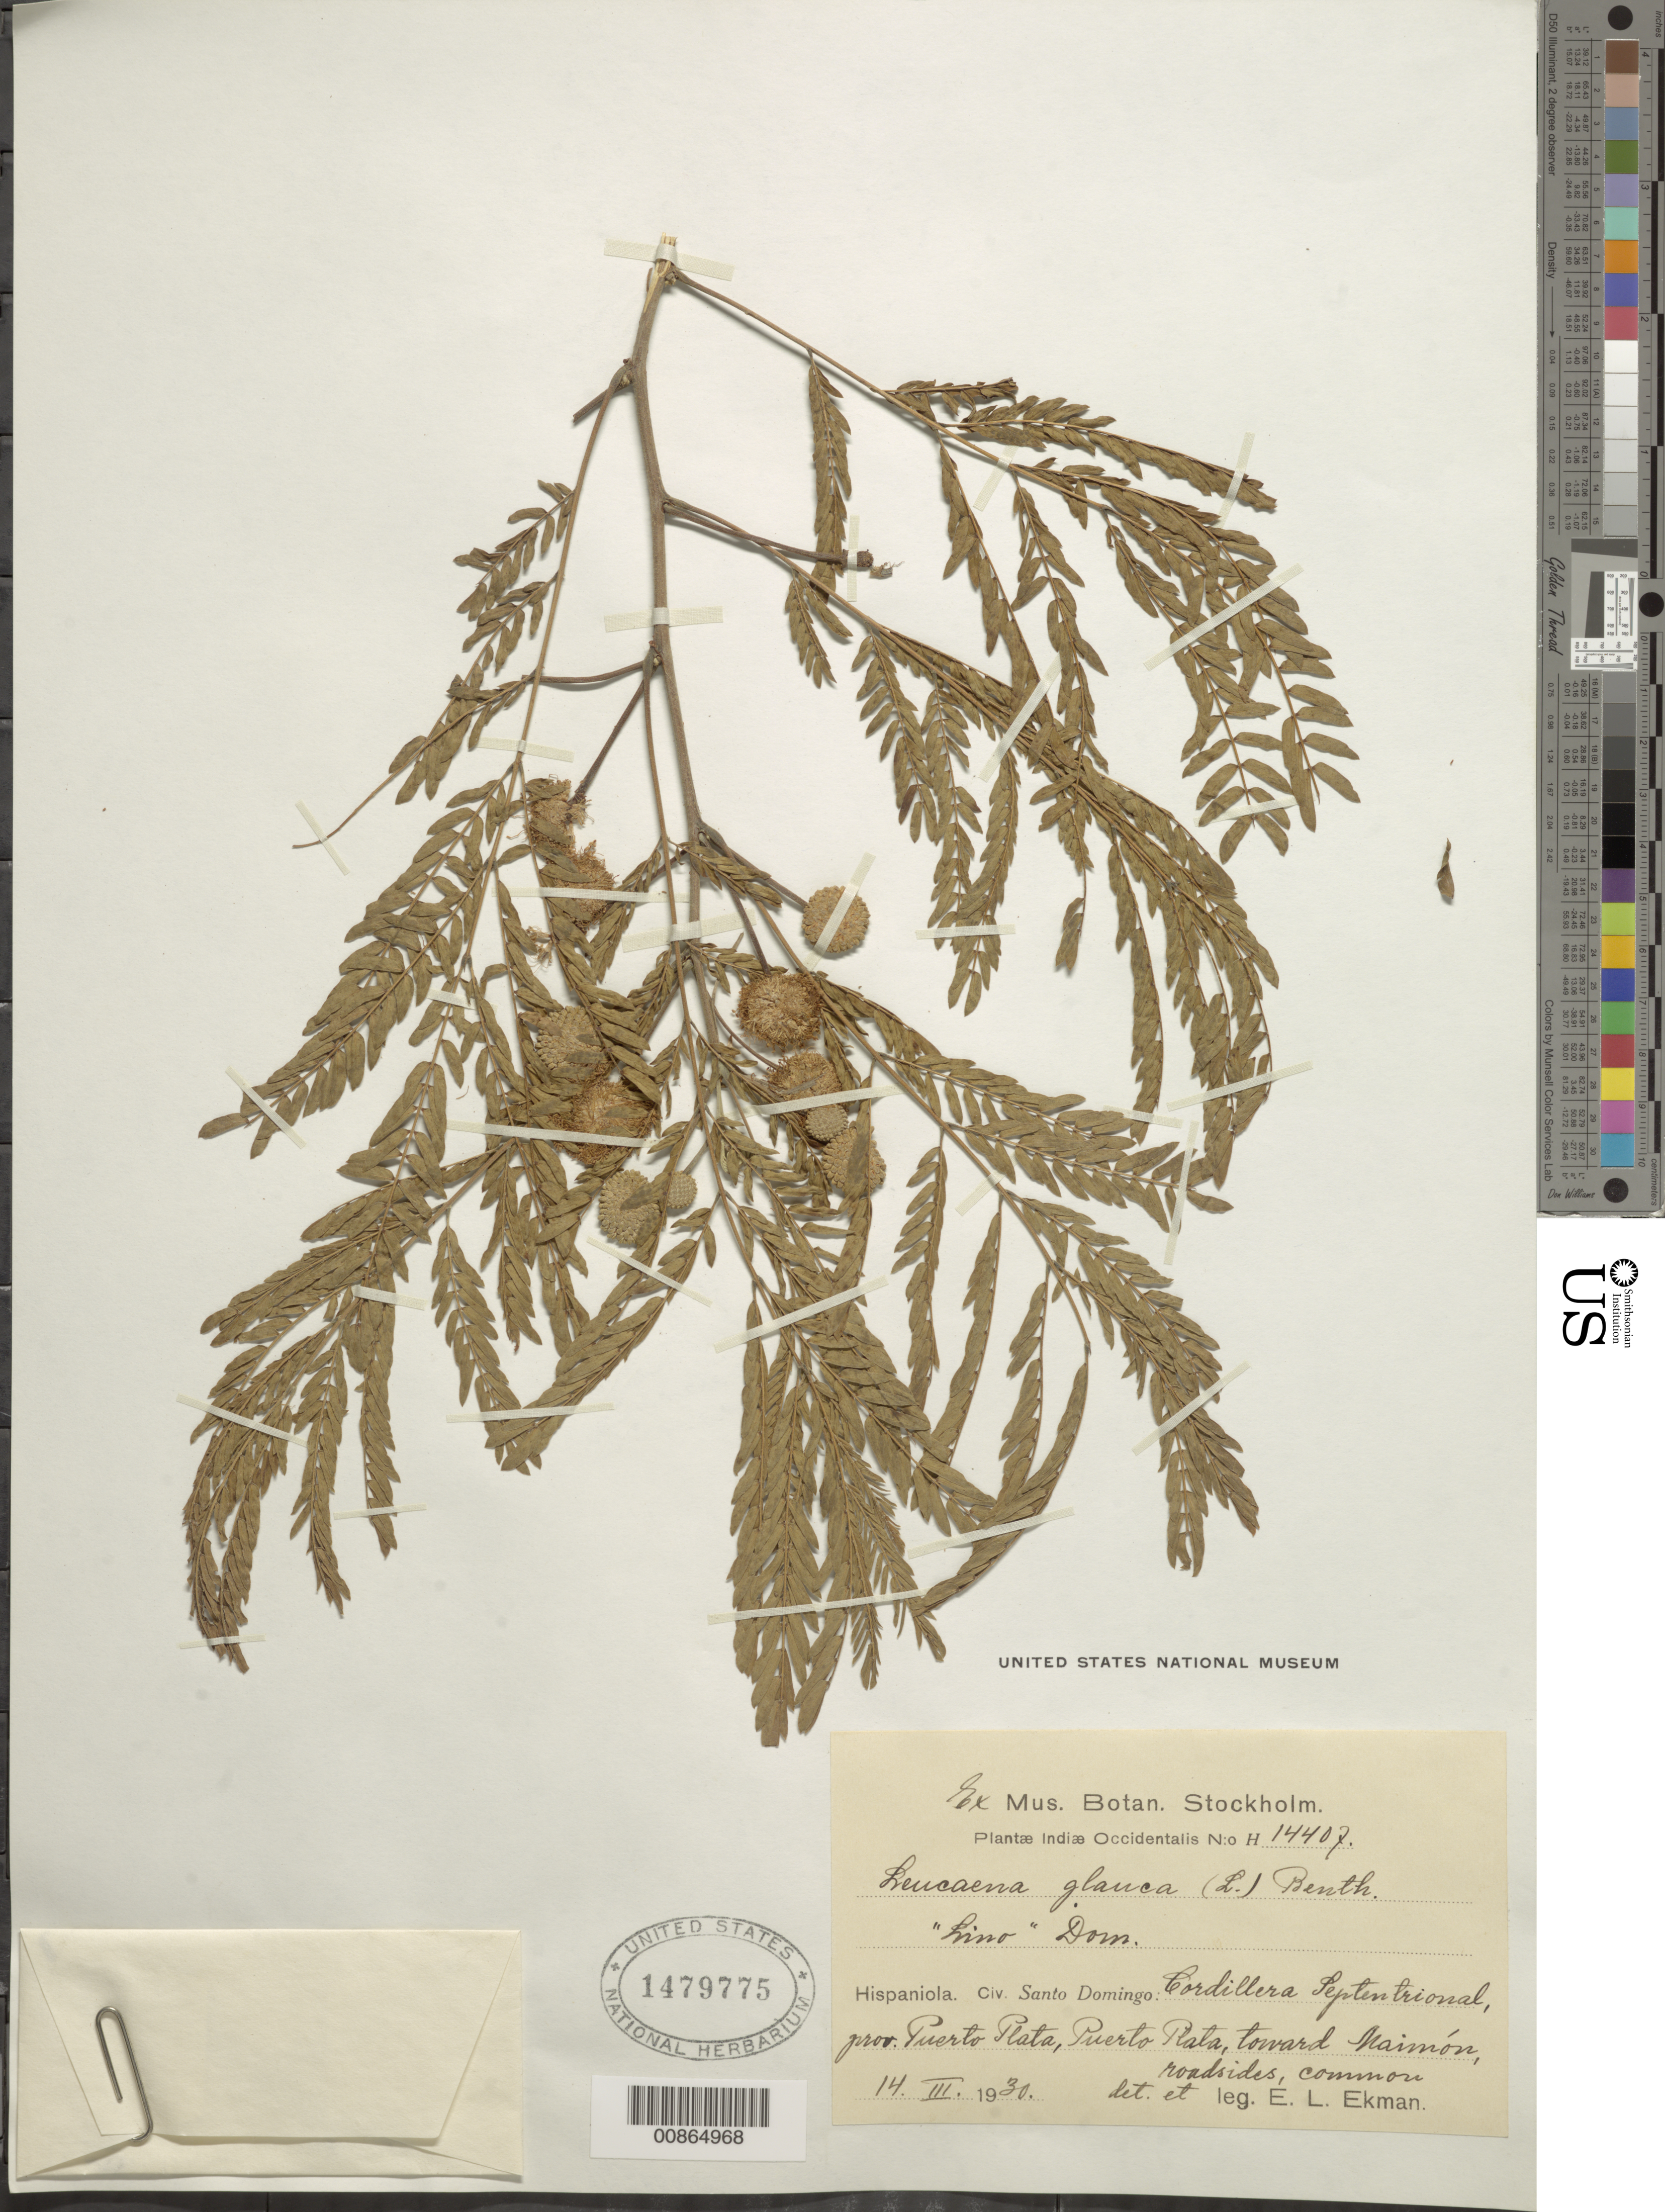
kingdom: Plantae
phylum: Tracheophyta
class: Magnoliopsida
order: Fabales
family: Fabaceae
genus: Leucaena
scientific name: Leucaena leucocephala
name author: (Lam.) de Wit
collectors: E. L. Ekman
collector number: H 14407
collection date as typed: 14 Mar 1930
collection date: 1930-03-14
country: Dominican Republic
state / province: Puerto Plata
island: Hispaniola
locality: Cordillera Septentrional, Puerto Plata, toward Maimón.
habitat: Roadsides.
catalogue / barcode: US 1479775